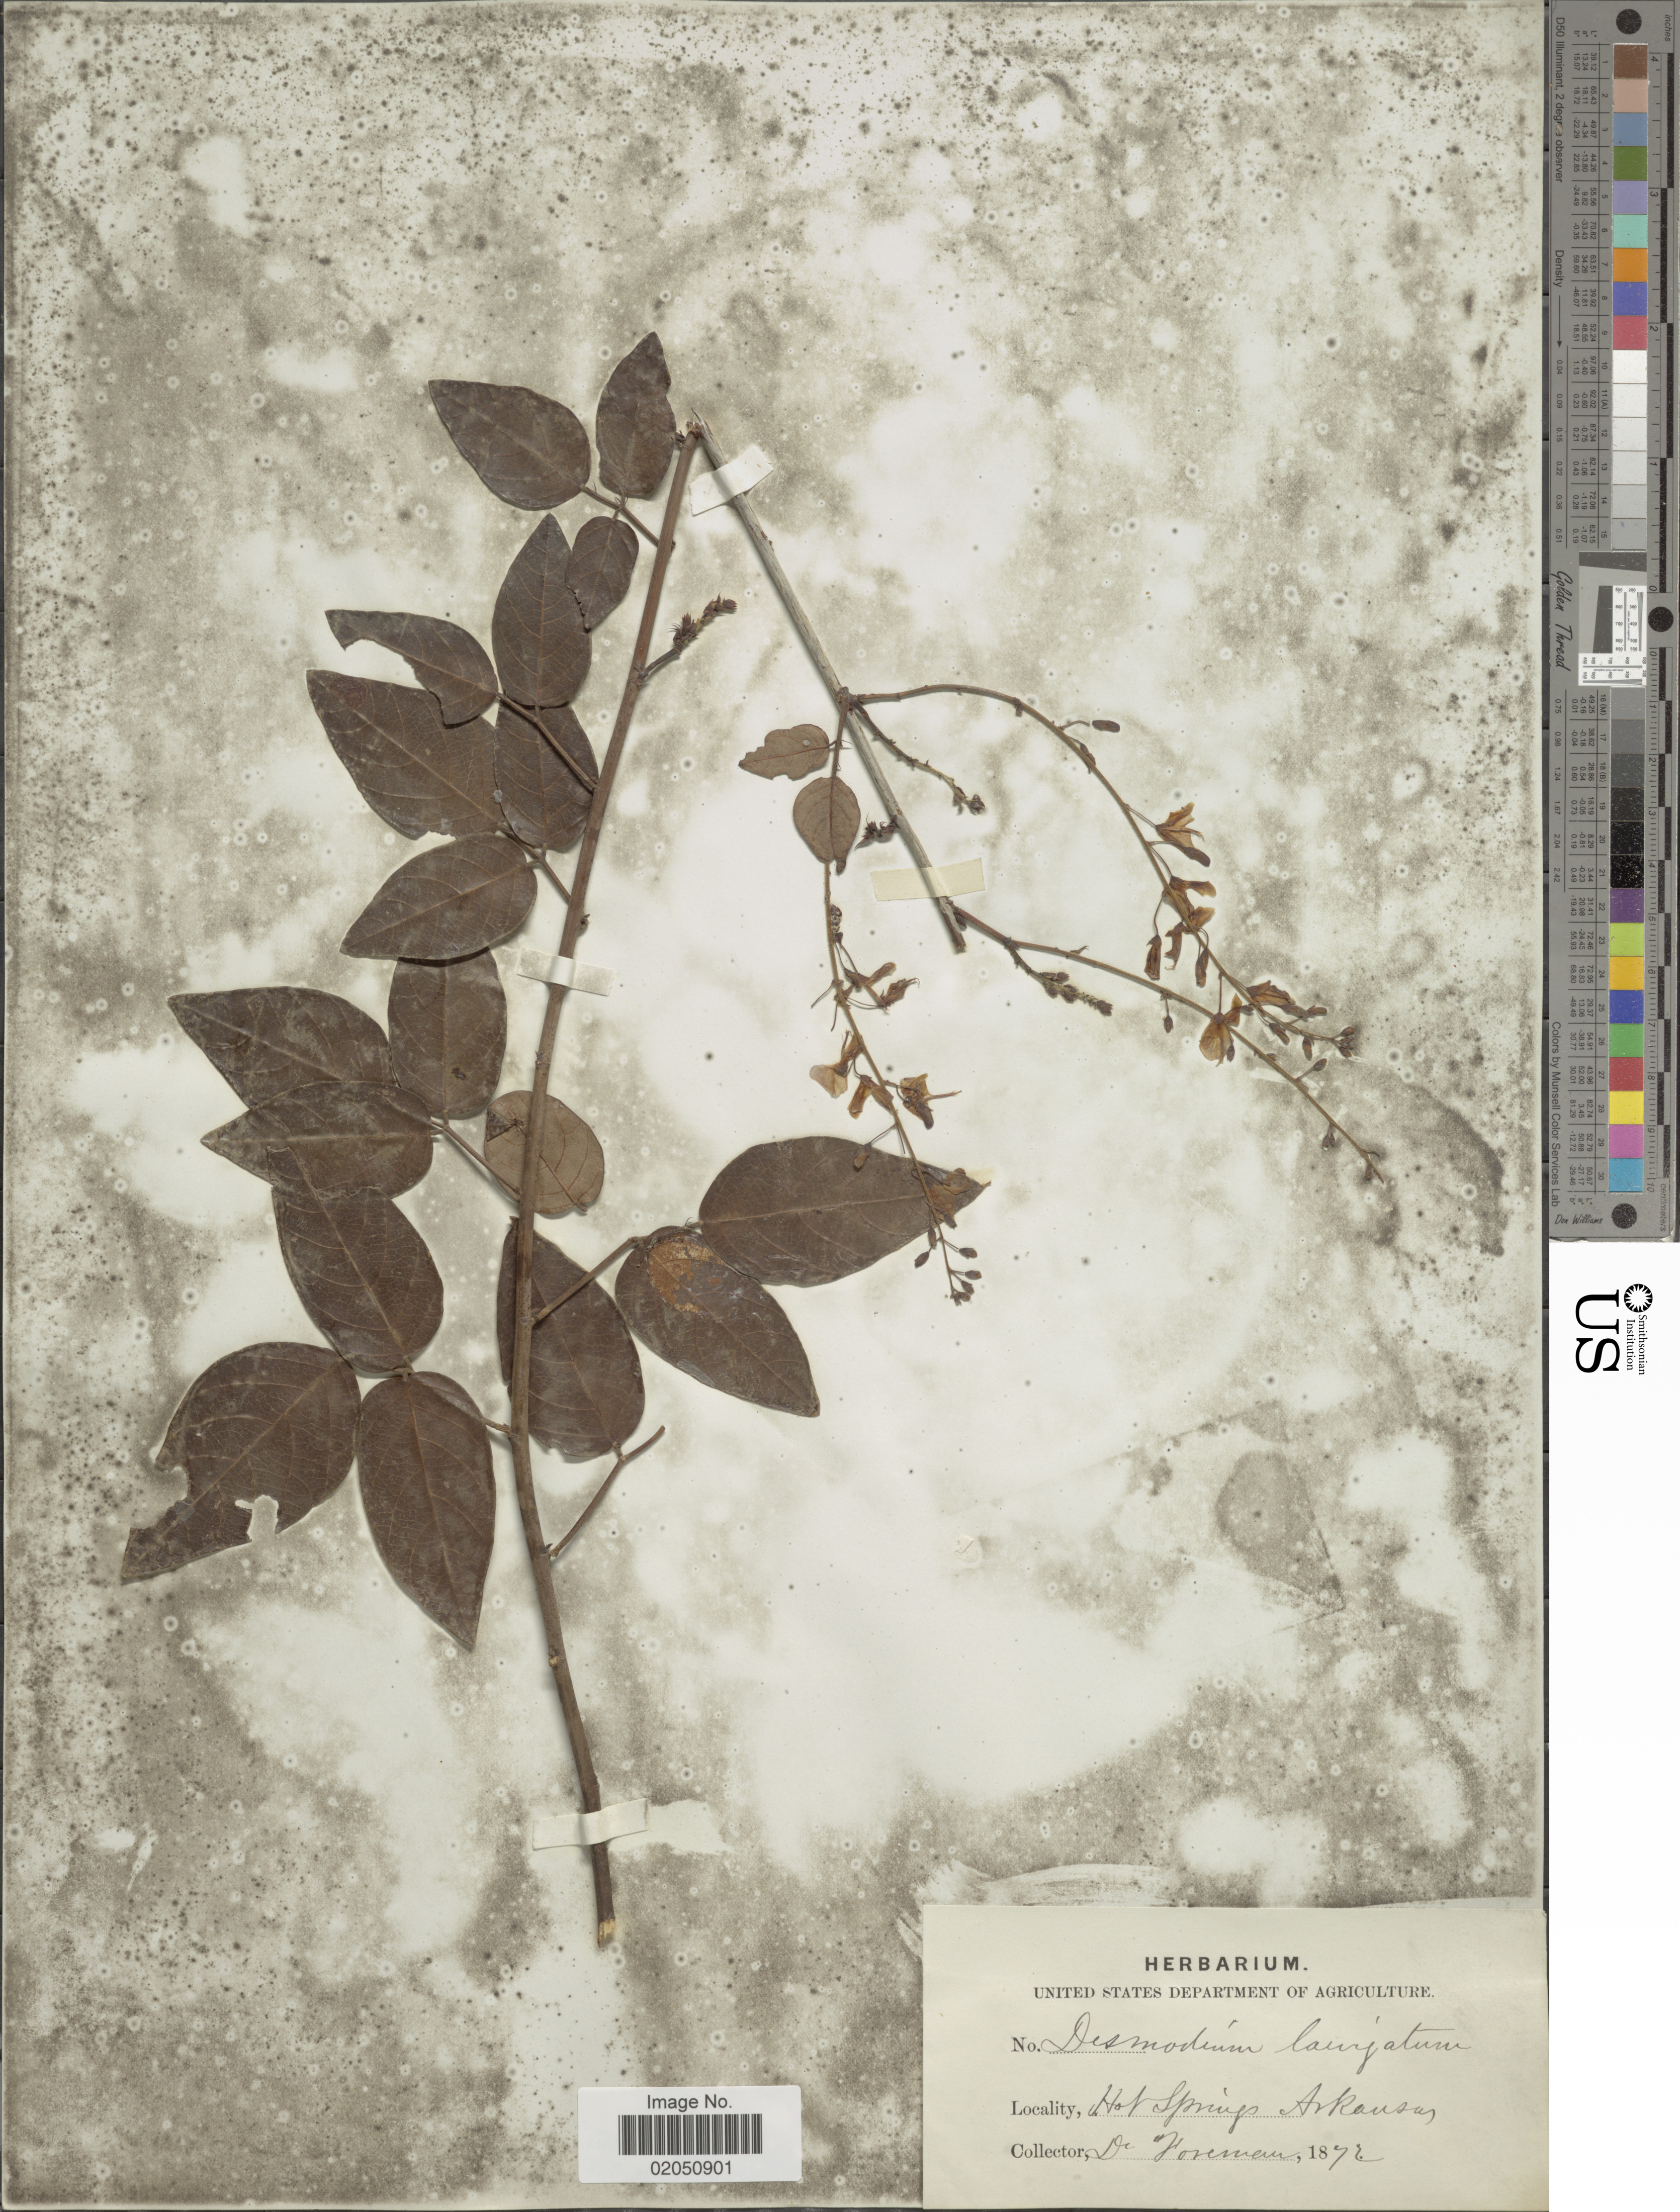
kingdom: Plantae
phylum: Tracheophyta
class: Magnoliopsida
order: Fabales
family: Fabaceae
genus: Desmodium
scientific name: Desmodium laevigatum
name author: (Nutt.) DC.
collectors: -. Foreman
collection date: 1872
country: United States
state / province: Arkansas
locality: Hot Springs